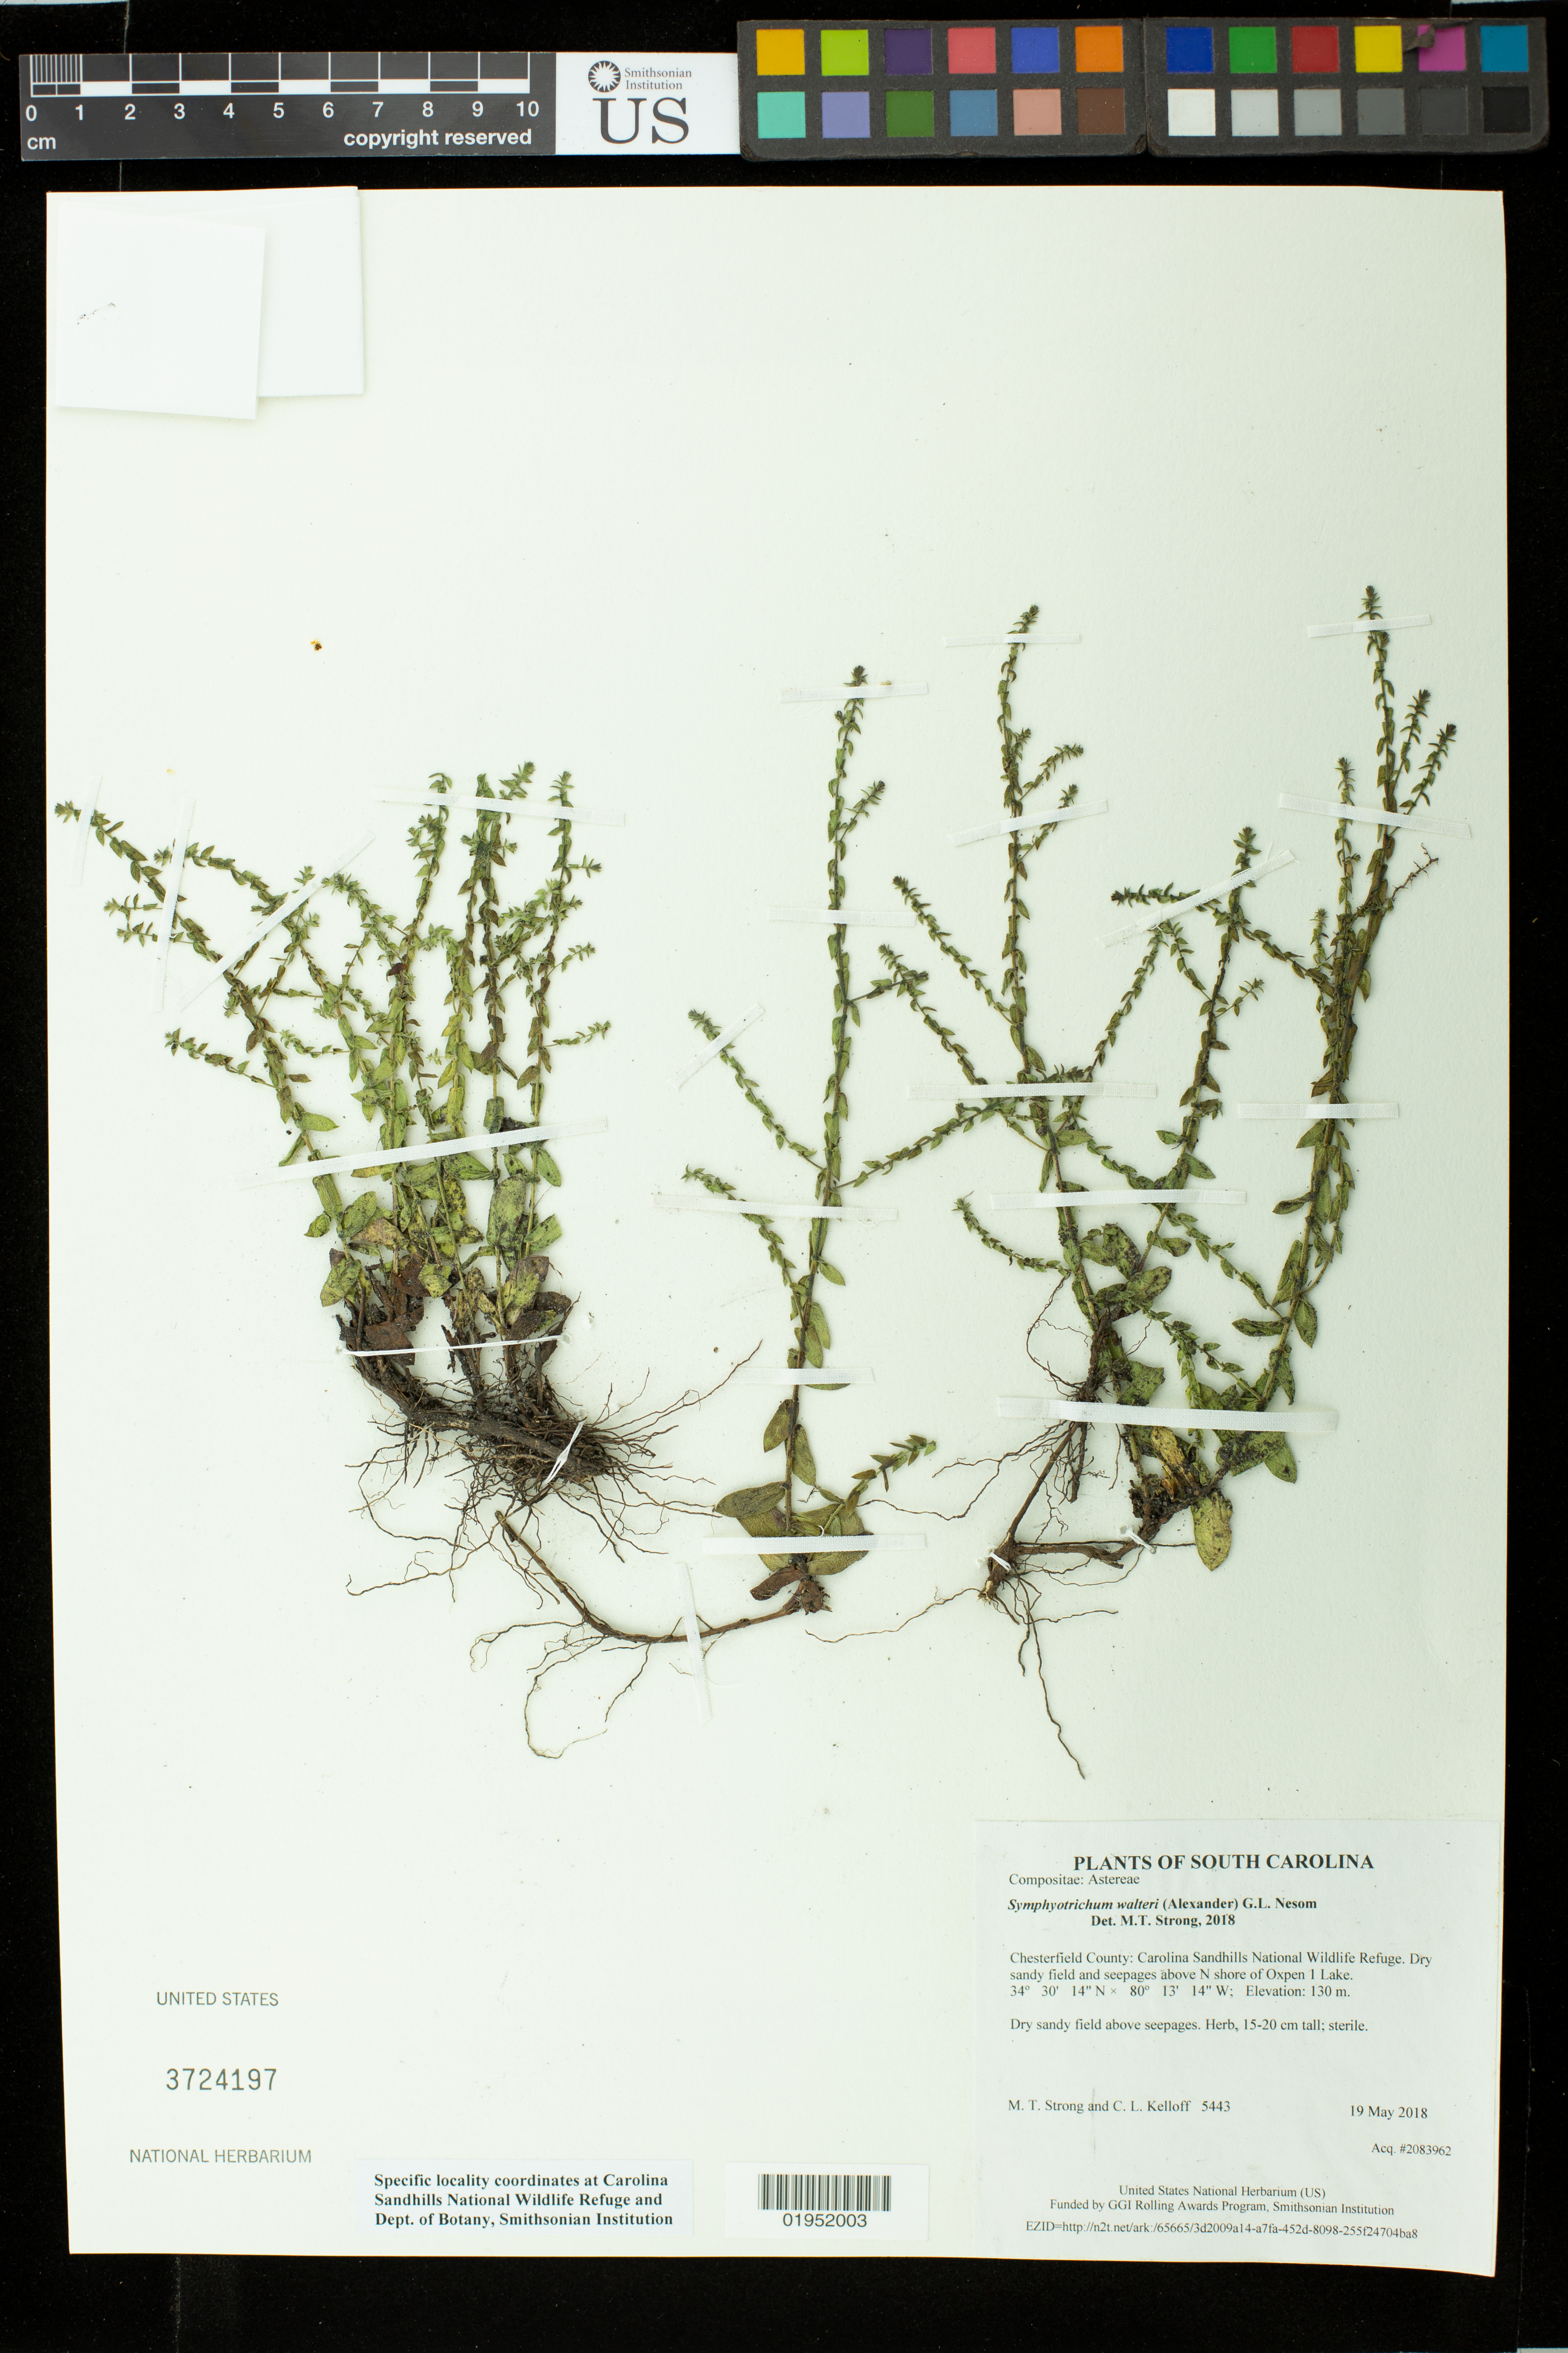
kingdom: Plantae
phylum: Tracheophyta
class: Magnoliopsida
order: Asterales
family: Asteraceae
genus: Symphyotrichum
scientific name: Symphyotrichum walteri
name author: (Alexander) G.L. Nesom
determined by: Strong, Mark T., (BOT), Smithsonian Institution - National Museum of Natural History (UNITED STATES)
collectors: M. T. Strong & C. L. Kelloff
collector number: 5443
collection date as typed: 19 May 2018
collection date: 2018-05-19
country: United States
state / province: South Carolina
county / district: Chesterfield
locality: Carolina Sandhills National Wildlife Refuge. Dry sandy field and seepages above N shore of Oxpen 1 Lake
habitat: Dry sandy fields above seepages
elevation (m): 130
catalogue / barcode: US 3724197